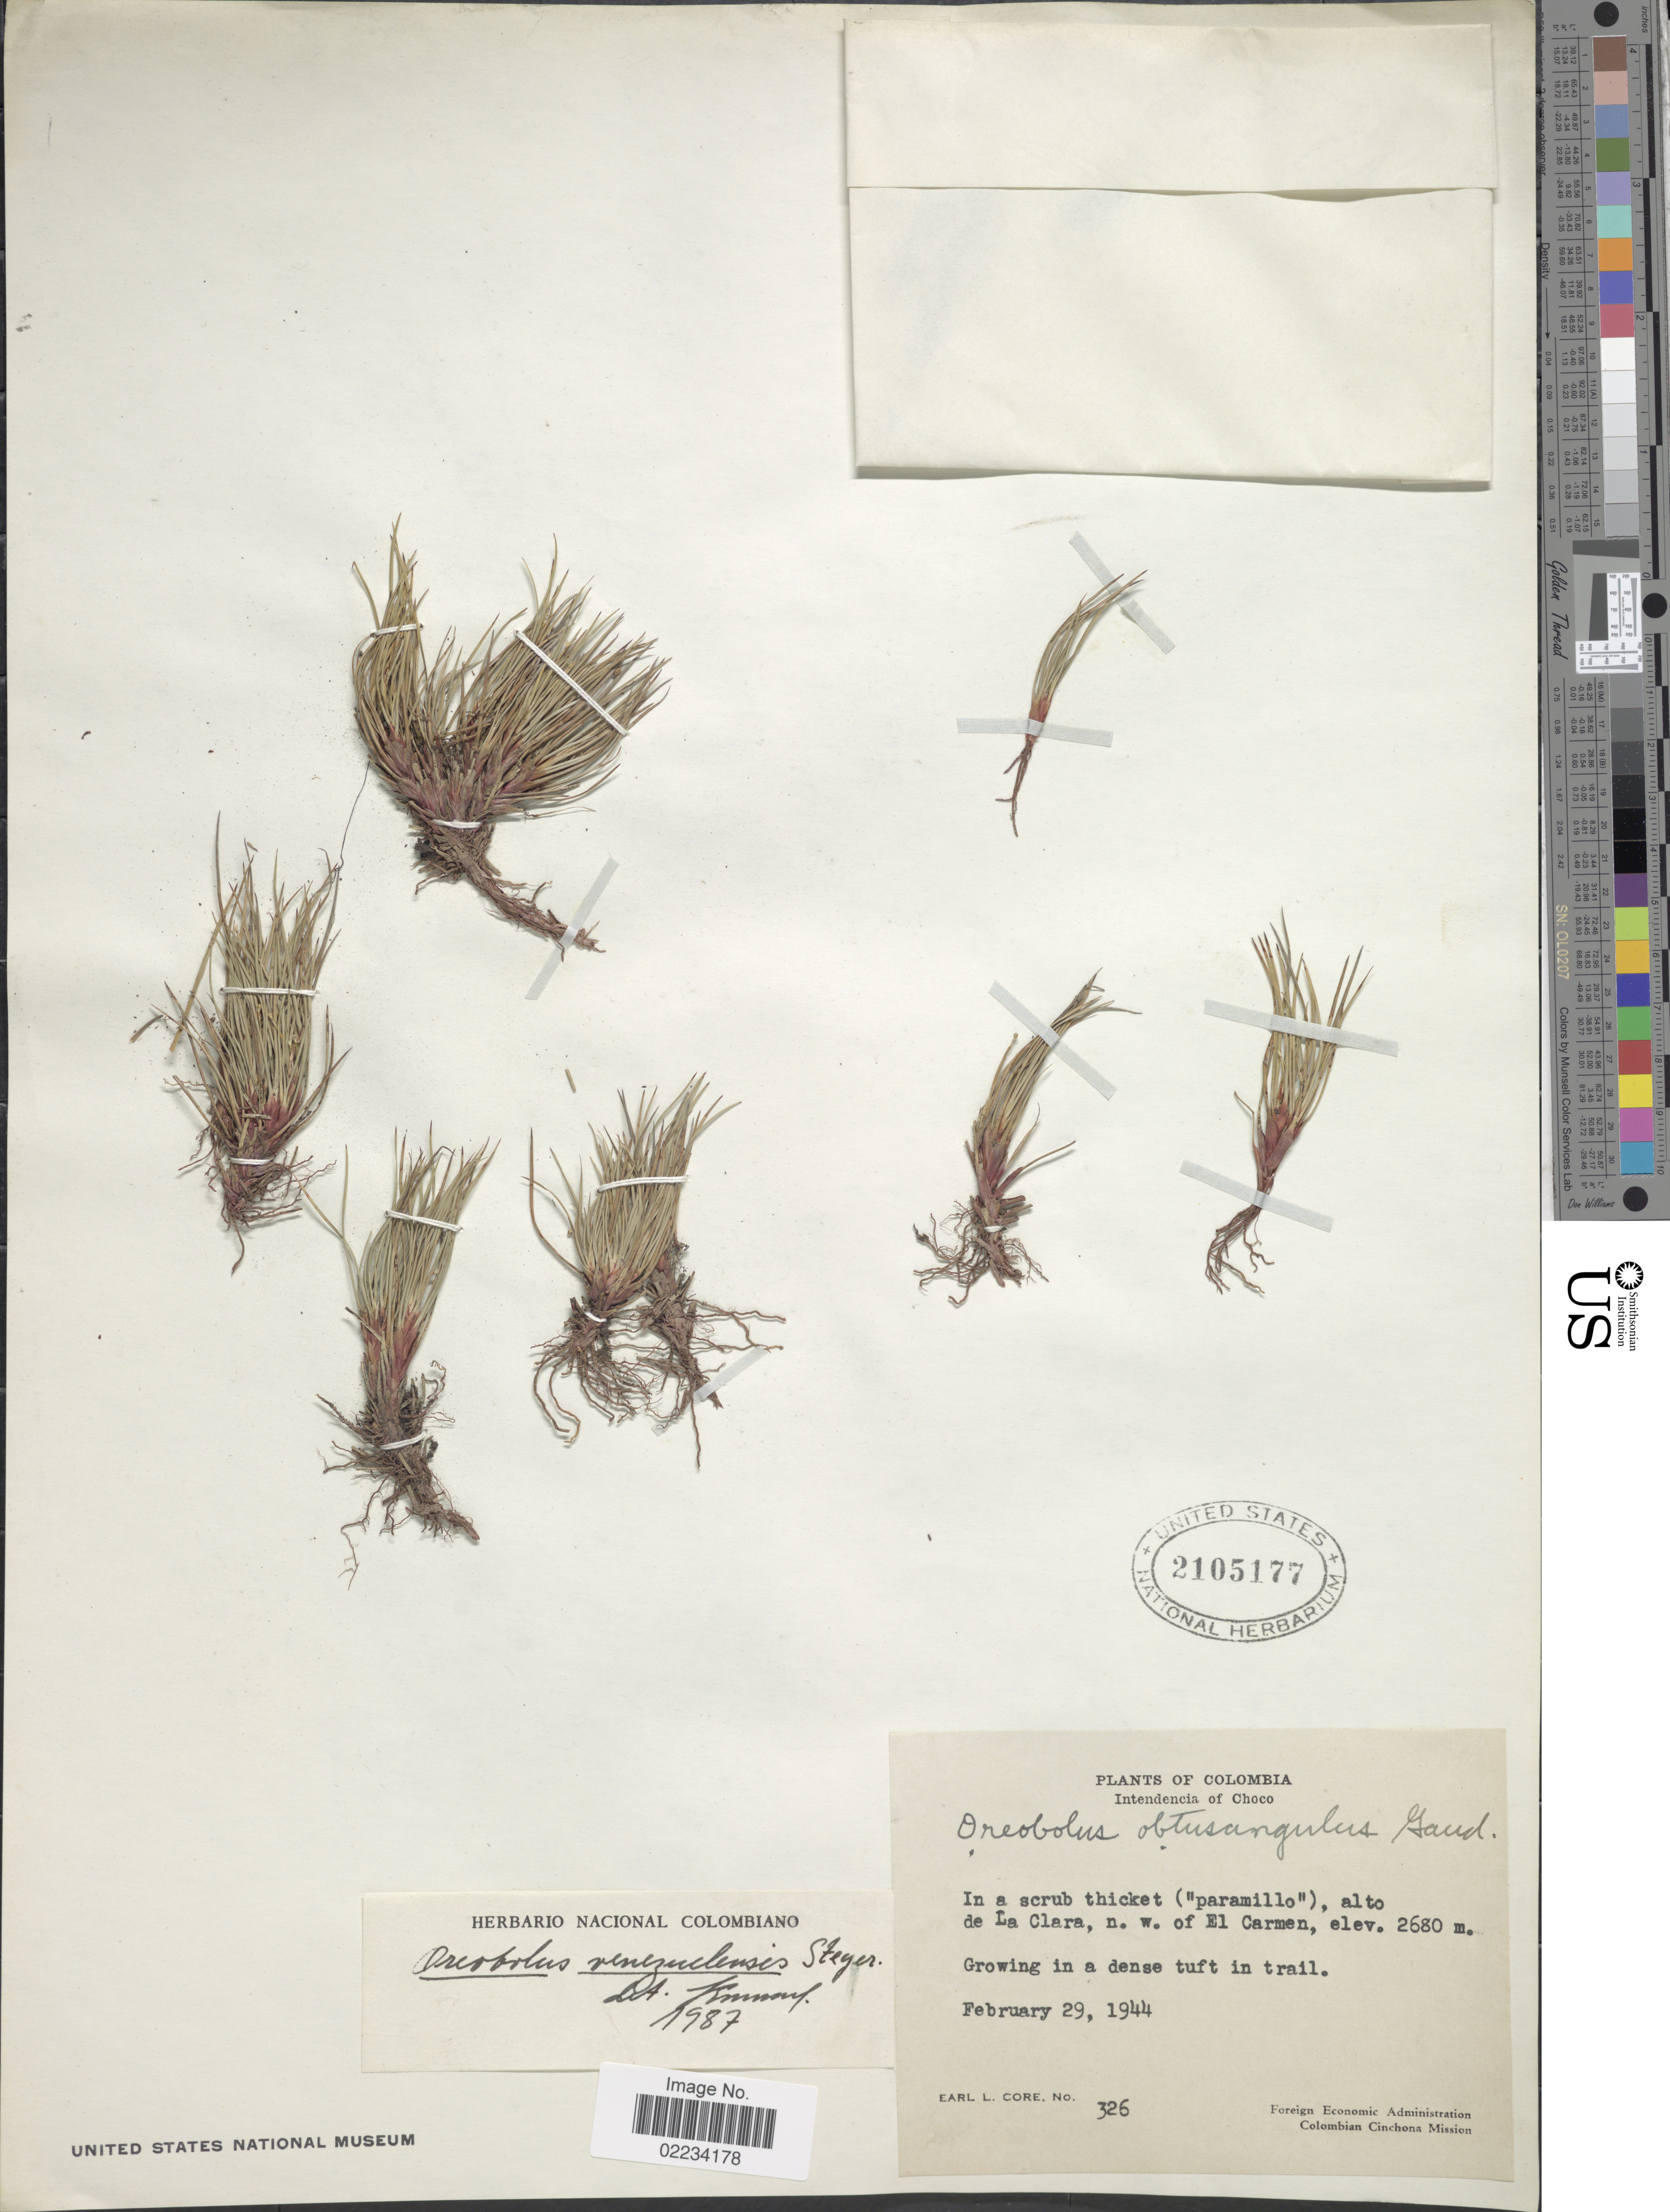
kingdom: Plantae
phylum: Tracheophyta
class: Liliopsida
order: Poales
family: Cyperaceae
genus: Oreobolus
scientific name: Oreobolus venezuelensis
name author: Steyerm.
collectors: E. L. Core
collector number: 326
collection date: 1944-02-29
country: Colombia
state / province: Chocó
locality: Intendencia of Choco, In a scrub thicket ('paramillo'), alto de La Clara, n.w. of El Carmen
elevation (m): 2680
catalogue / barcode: US 2105177